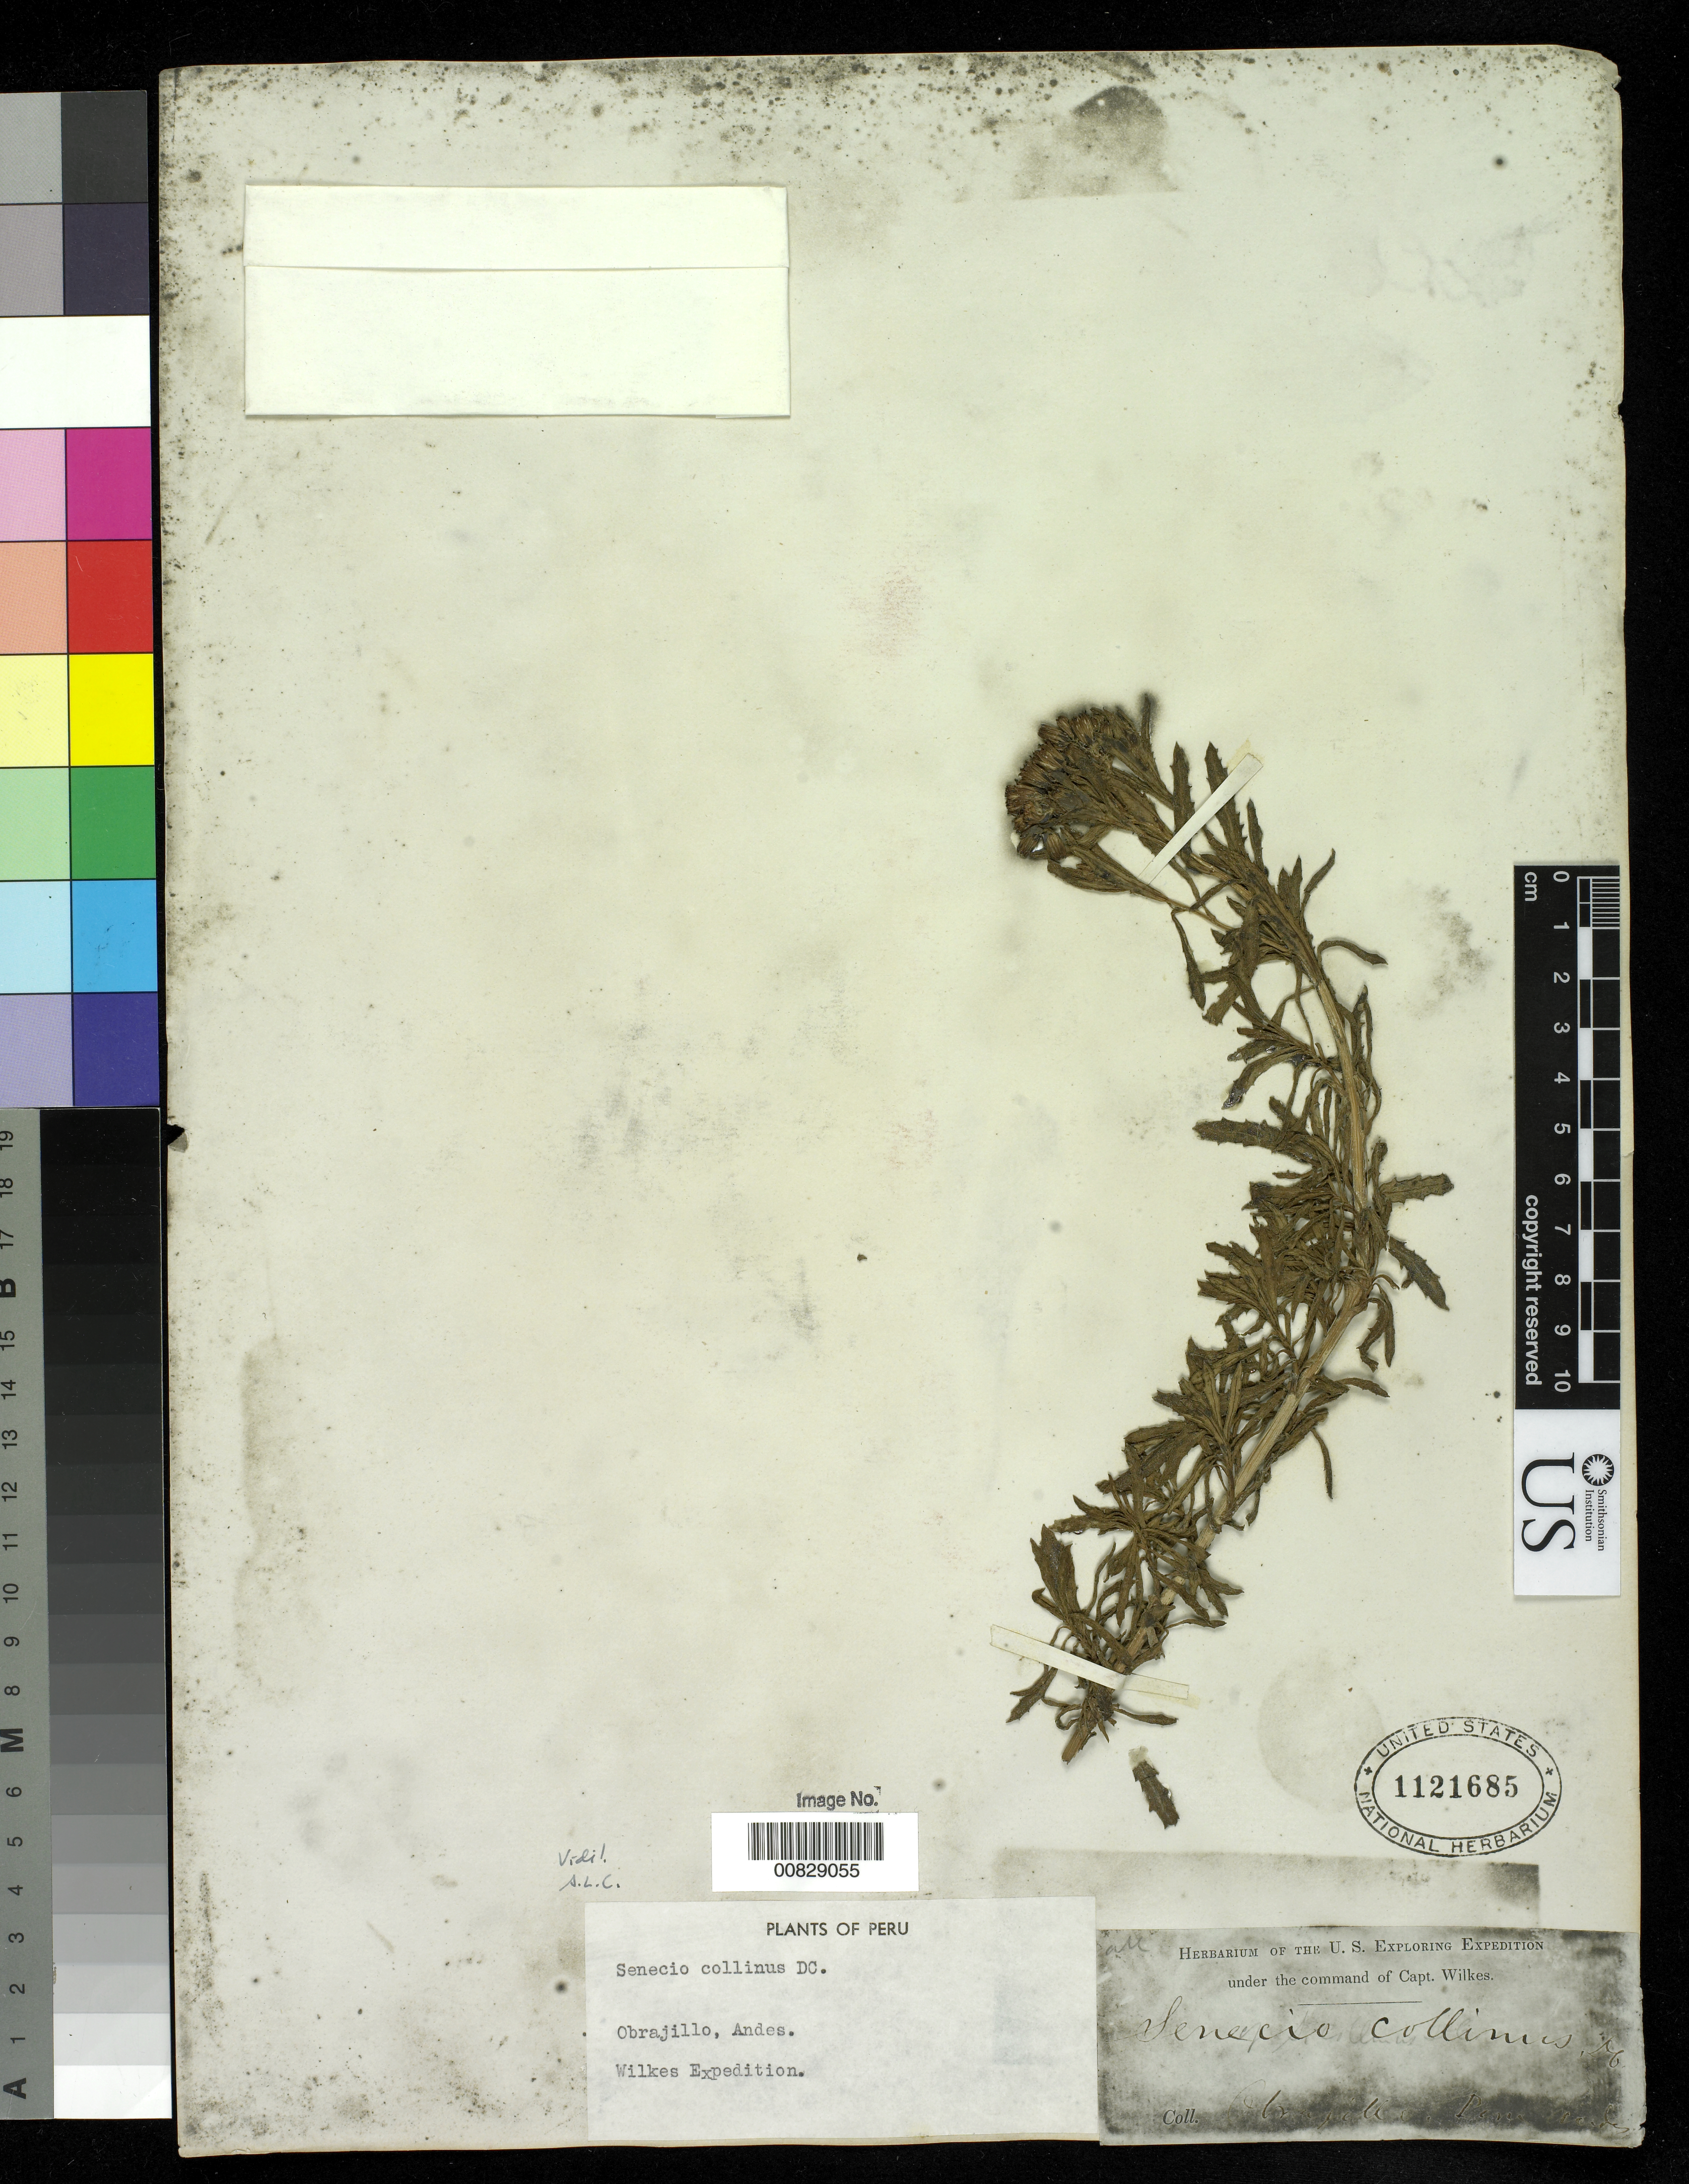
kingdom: Plantae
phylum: Tracheophyta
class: Magnoliopsida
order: Asterales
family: Asteraceae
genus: Senecio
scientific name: Senecio collinus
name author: DC.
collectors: Wilkes Explor. Exped.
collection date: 1838/1842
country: Peru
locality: Obrajillo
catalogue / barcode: US 1121685